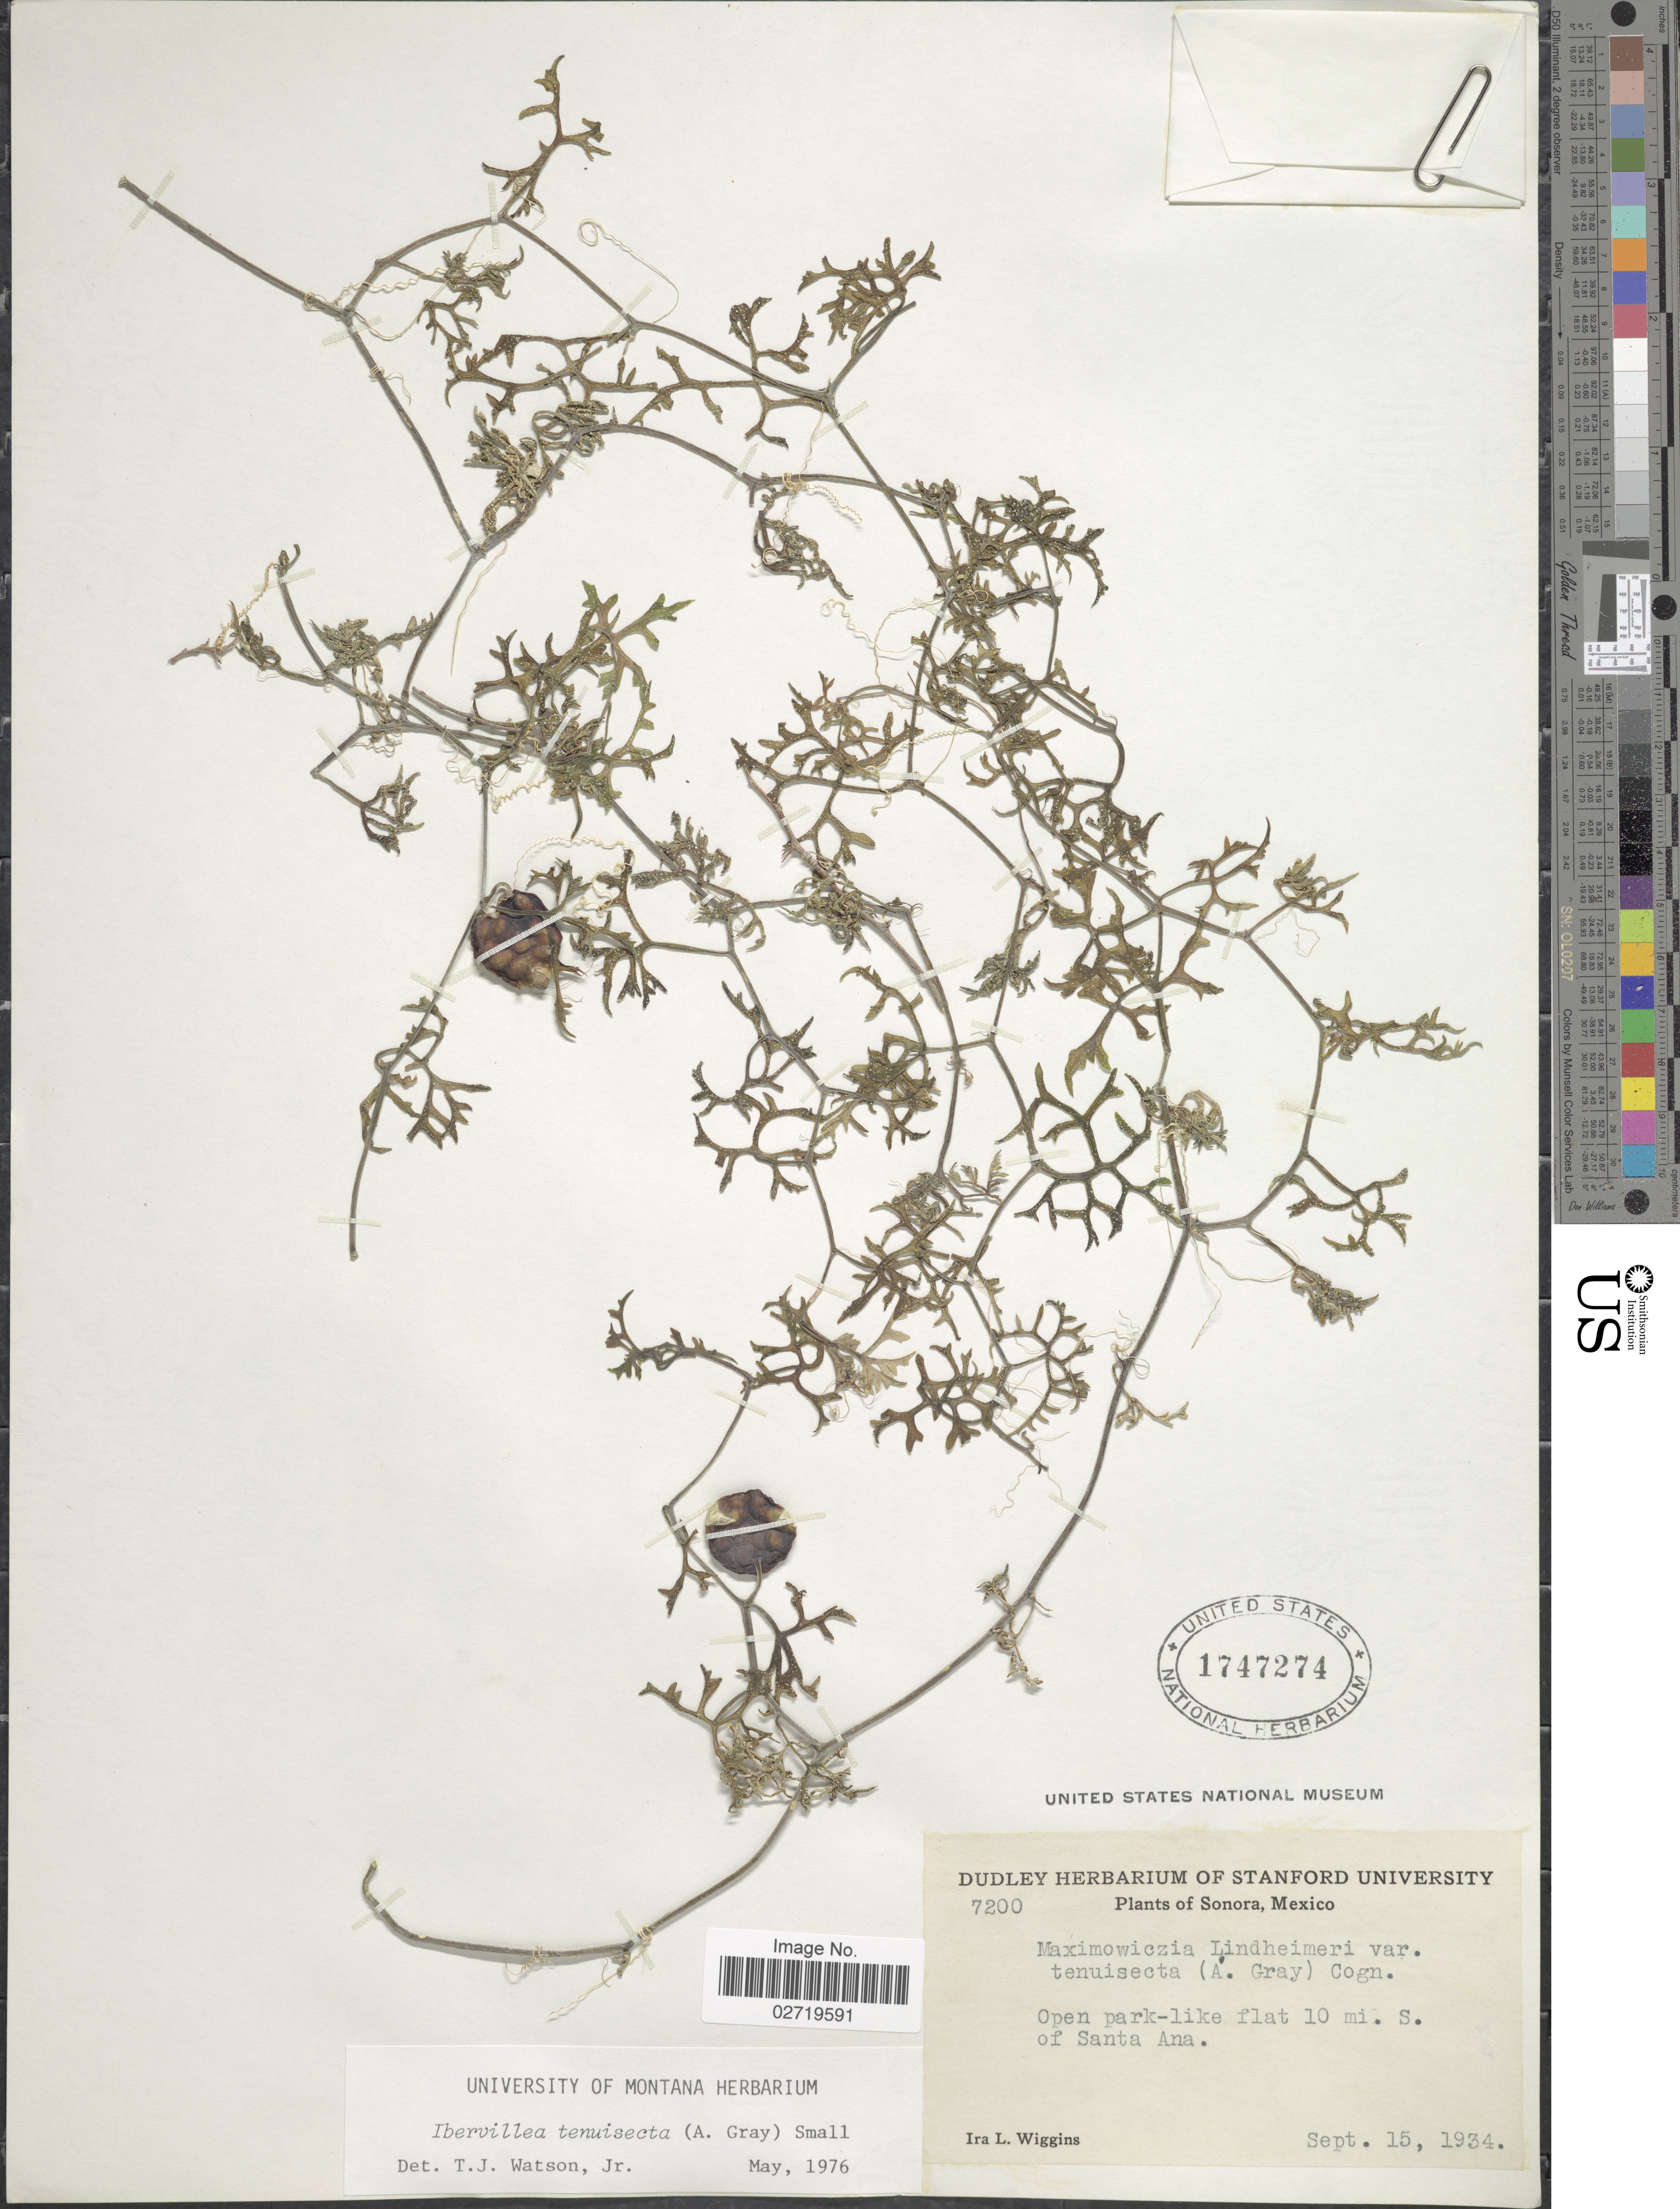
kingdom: Plantae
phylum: Tracheophyta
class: Magnoliopsida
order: Cucurbitales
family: Cucurbitaceae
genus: Ibervillea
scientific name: Ibervillea tenuisecta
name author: (A. Gray) Small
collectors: I. L. Wiggins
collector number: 7200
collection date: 1934-09-15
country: Mexico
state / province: Sonora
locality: Open park-like flat 10 mi. S. of Santa Ana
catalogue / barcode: US 1747274